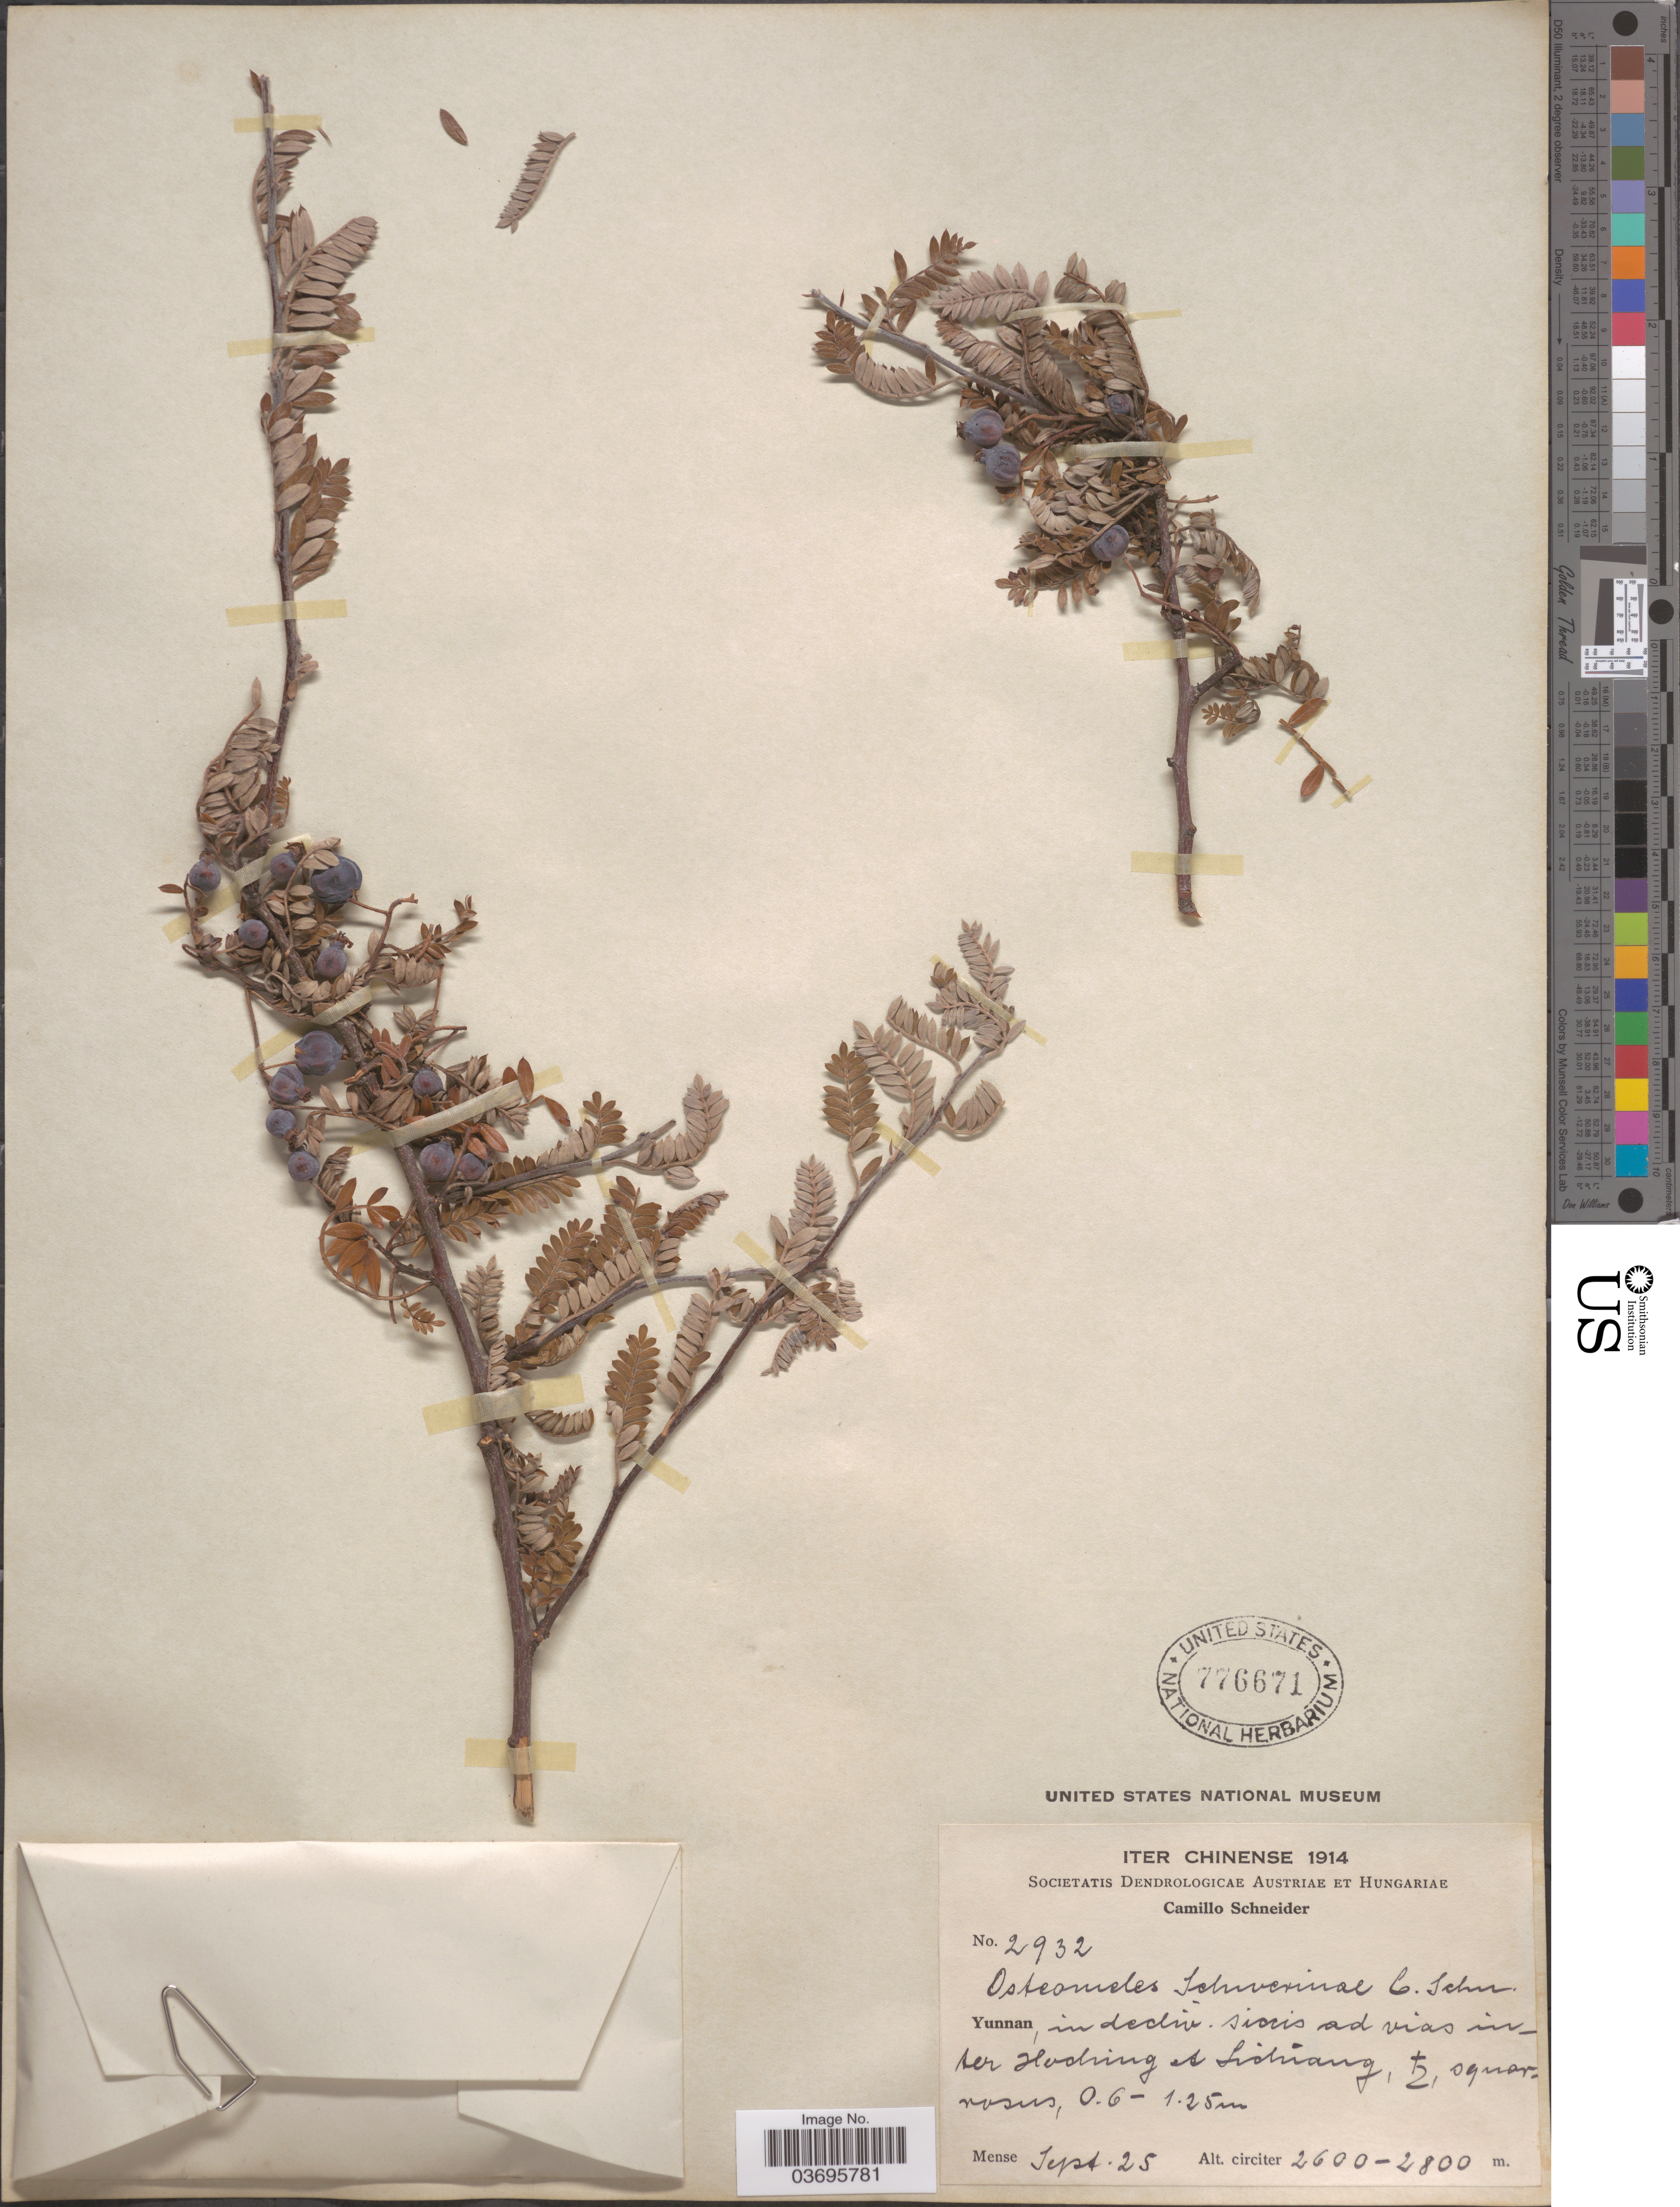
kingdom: Plantae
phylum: Tracheophyta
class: Magnoliopsida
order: Rosales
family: Rosaceae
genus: Osteomeles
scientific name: Osteomeles schwerinae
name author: C.K. Schneid.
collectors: C. K. Schneider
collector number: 2932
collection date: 1914-09-25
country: China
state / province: Yunnan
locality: Iter Chinense. In decliv. siccis ad vias inter Hodning et Lichiang.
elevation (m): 2600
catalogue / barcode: US 776671